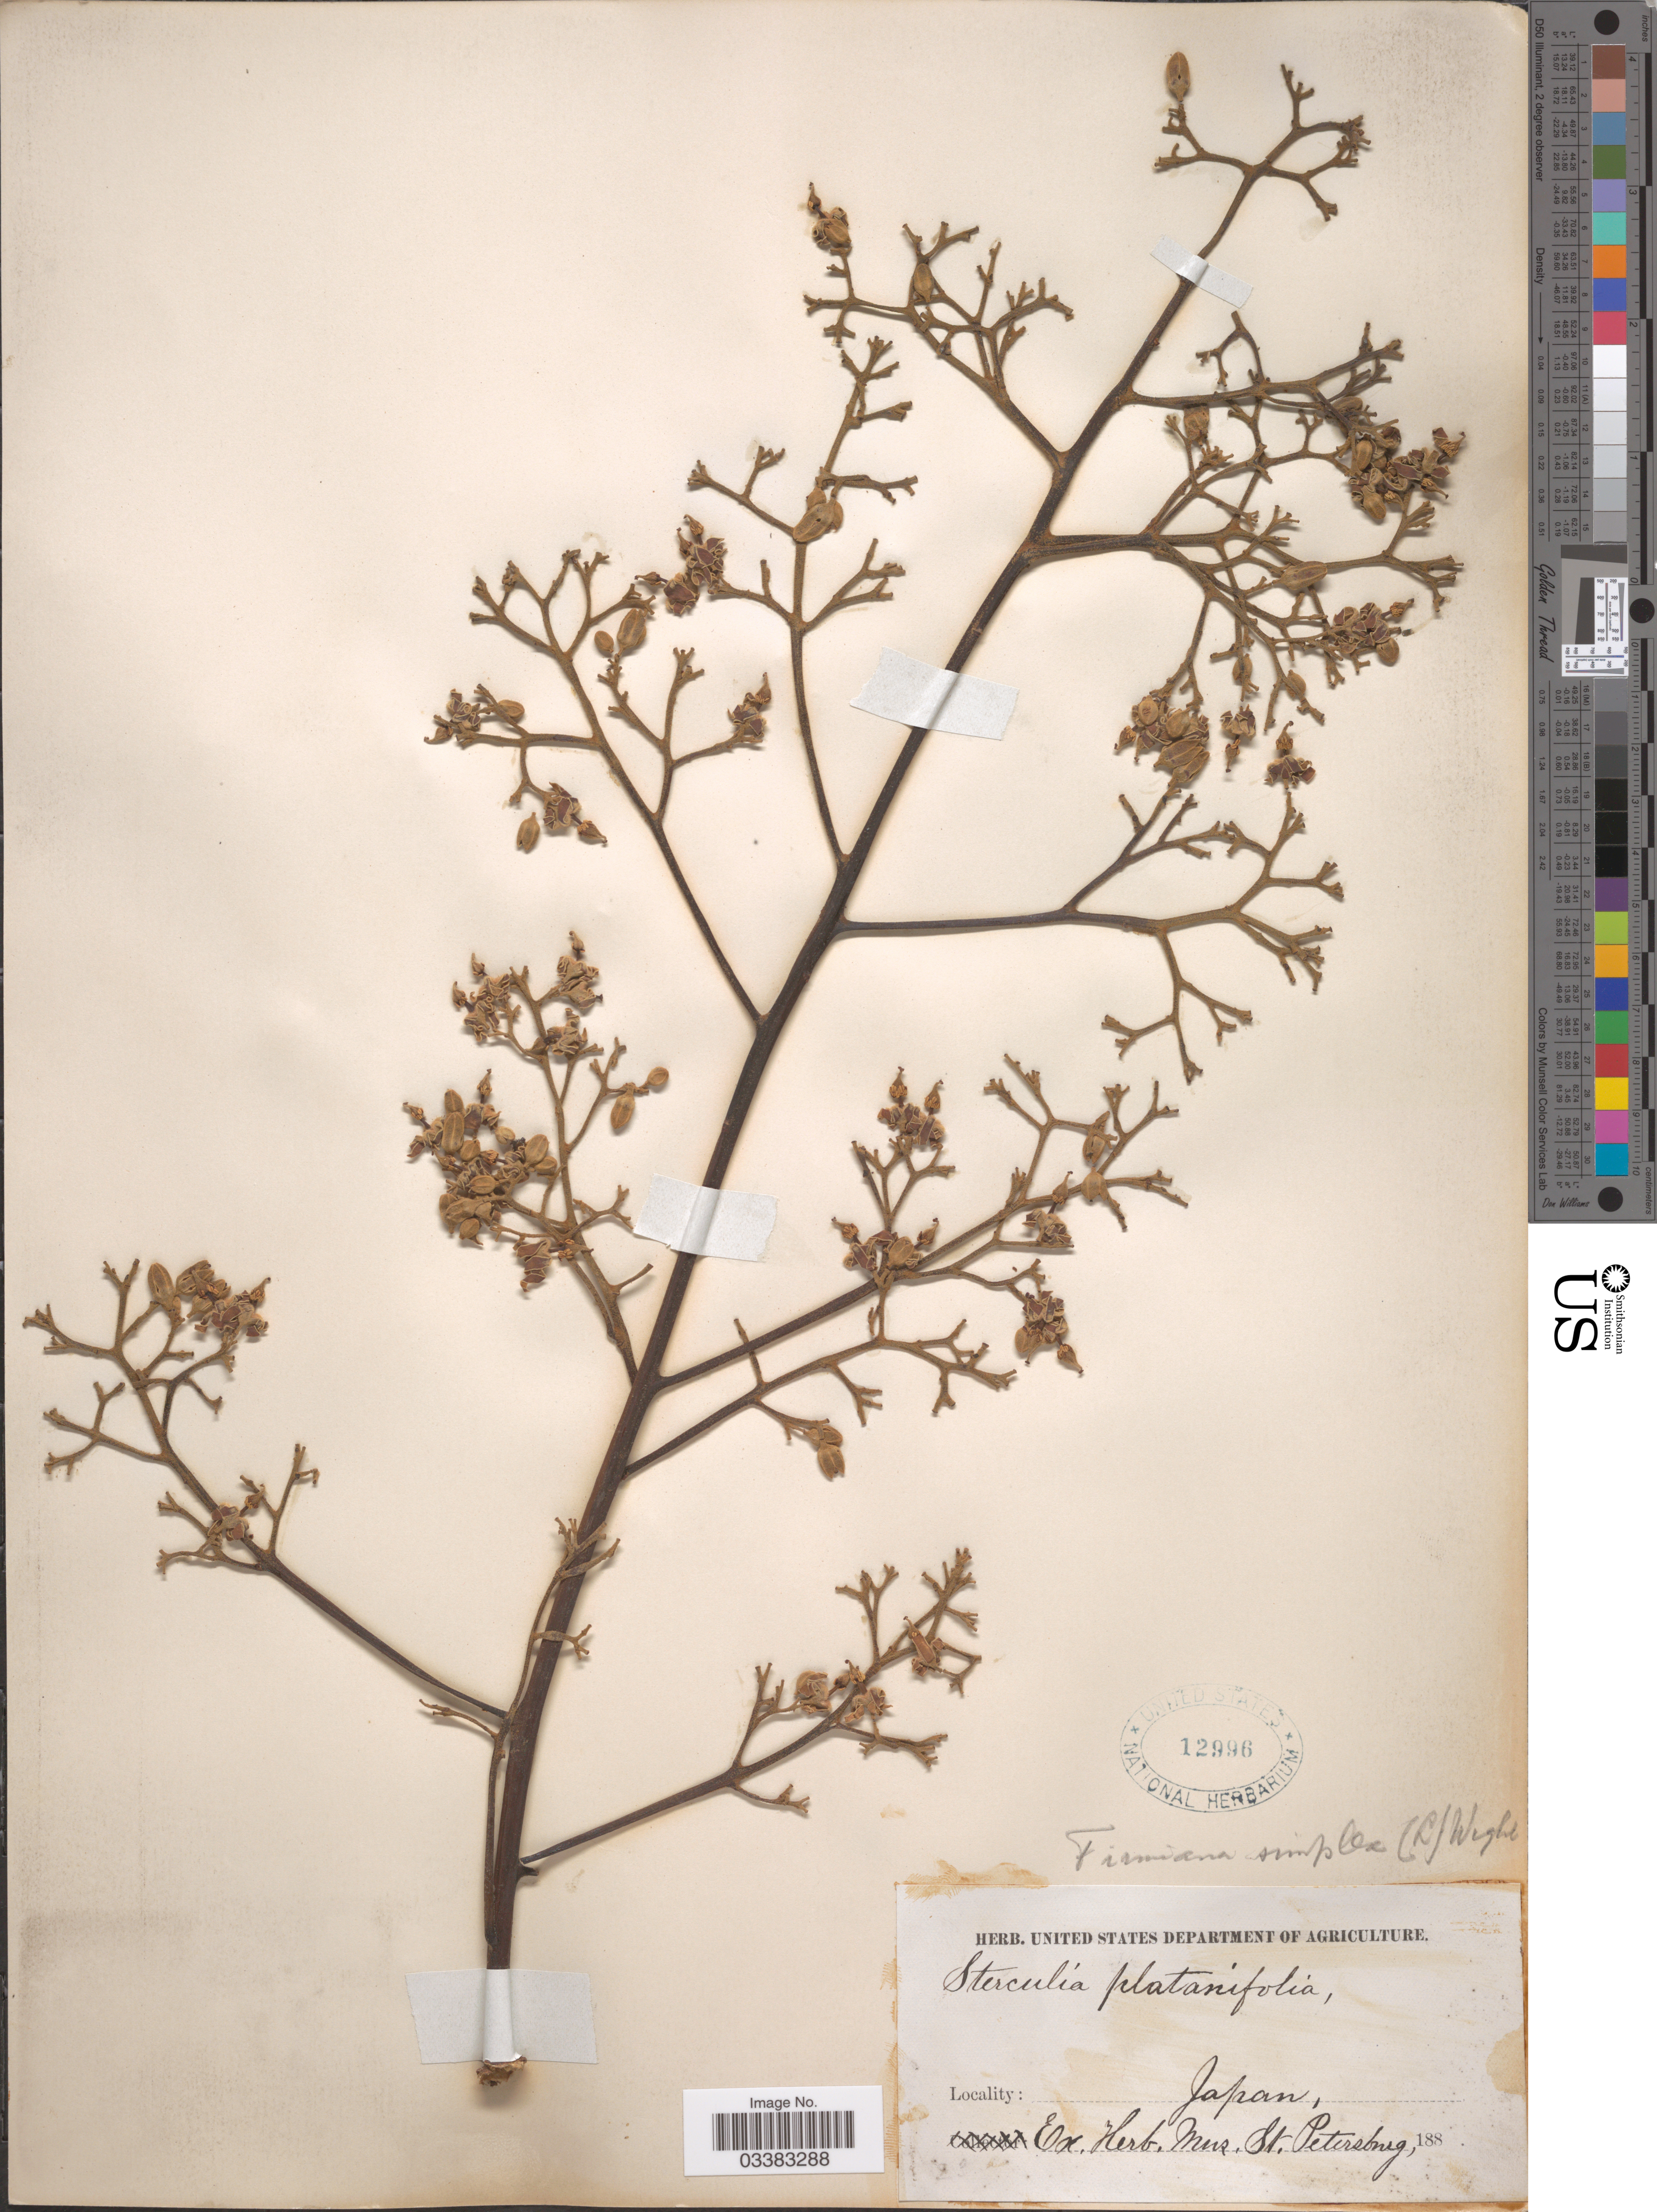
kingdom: Plantae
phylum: Tracheophyta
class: Magnoliopsida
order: Malvales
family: Malvaceae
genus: Firmiana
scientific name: Firmiana simplex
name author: (L.) W. Wight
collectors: ex herb. Mus. St. Petersburg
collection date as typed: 188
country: Japan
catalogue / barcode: US 12996